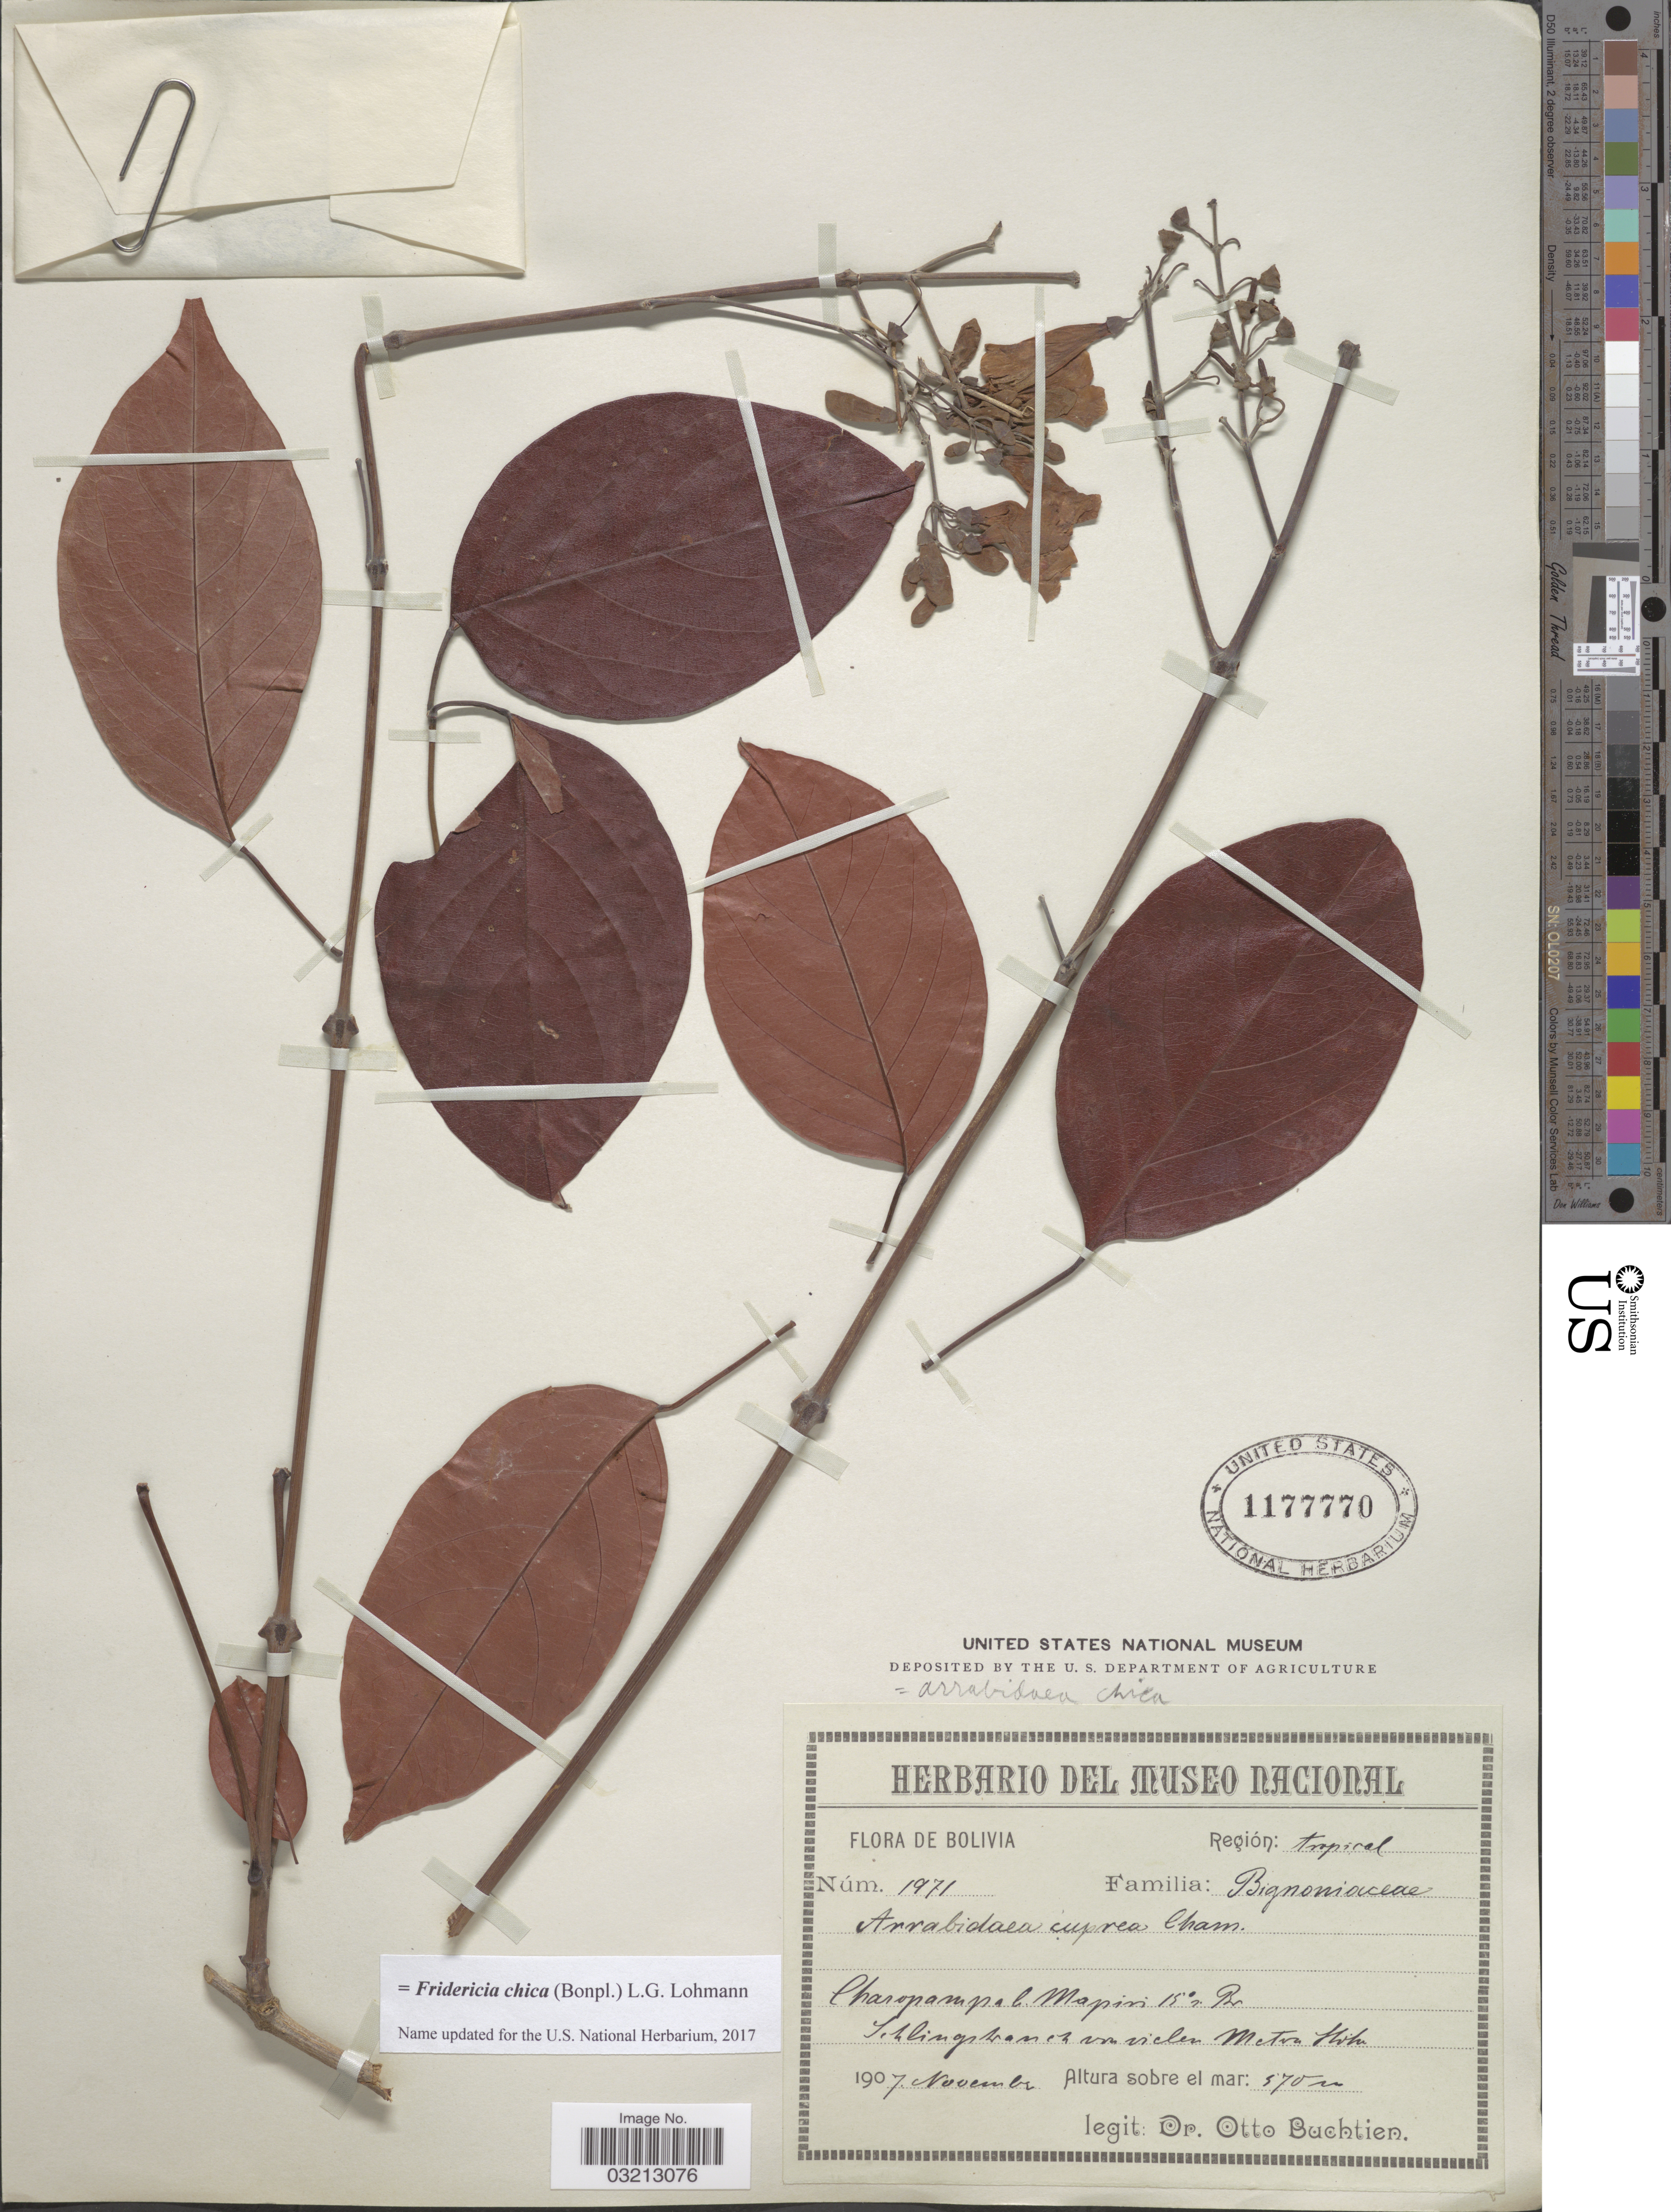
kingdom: Plantae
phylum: Tracheophyta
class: Magnoliopsida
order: Lamiales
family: Bignoniaceae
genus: Fridericia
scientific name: Fridericia chica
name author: (Bonpl.) L.G. Lohmann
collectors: O. Buchtien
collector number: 1971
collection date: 1907-11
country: Bolivia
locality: Región: tropical. Charopampa l. Mapiri 15°s. Br.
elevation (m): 570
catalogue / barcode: US 1177770